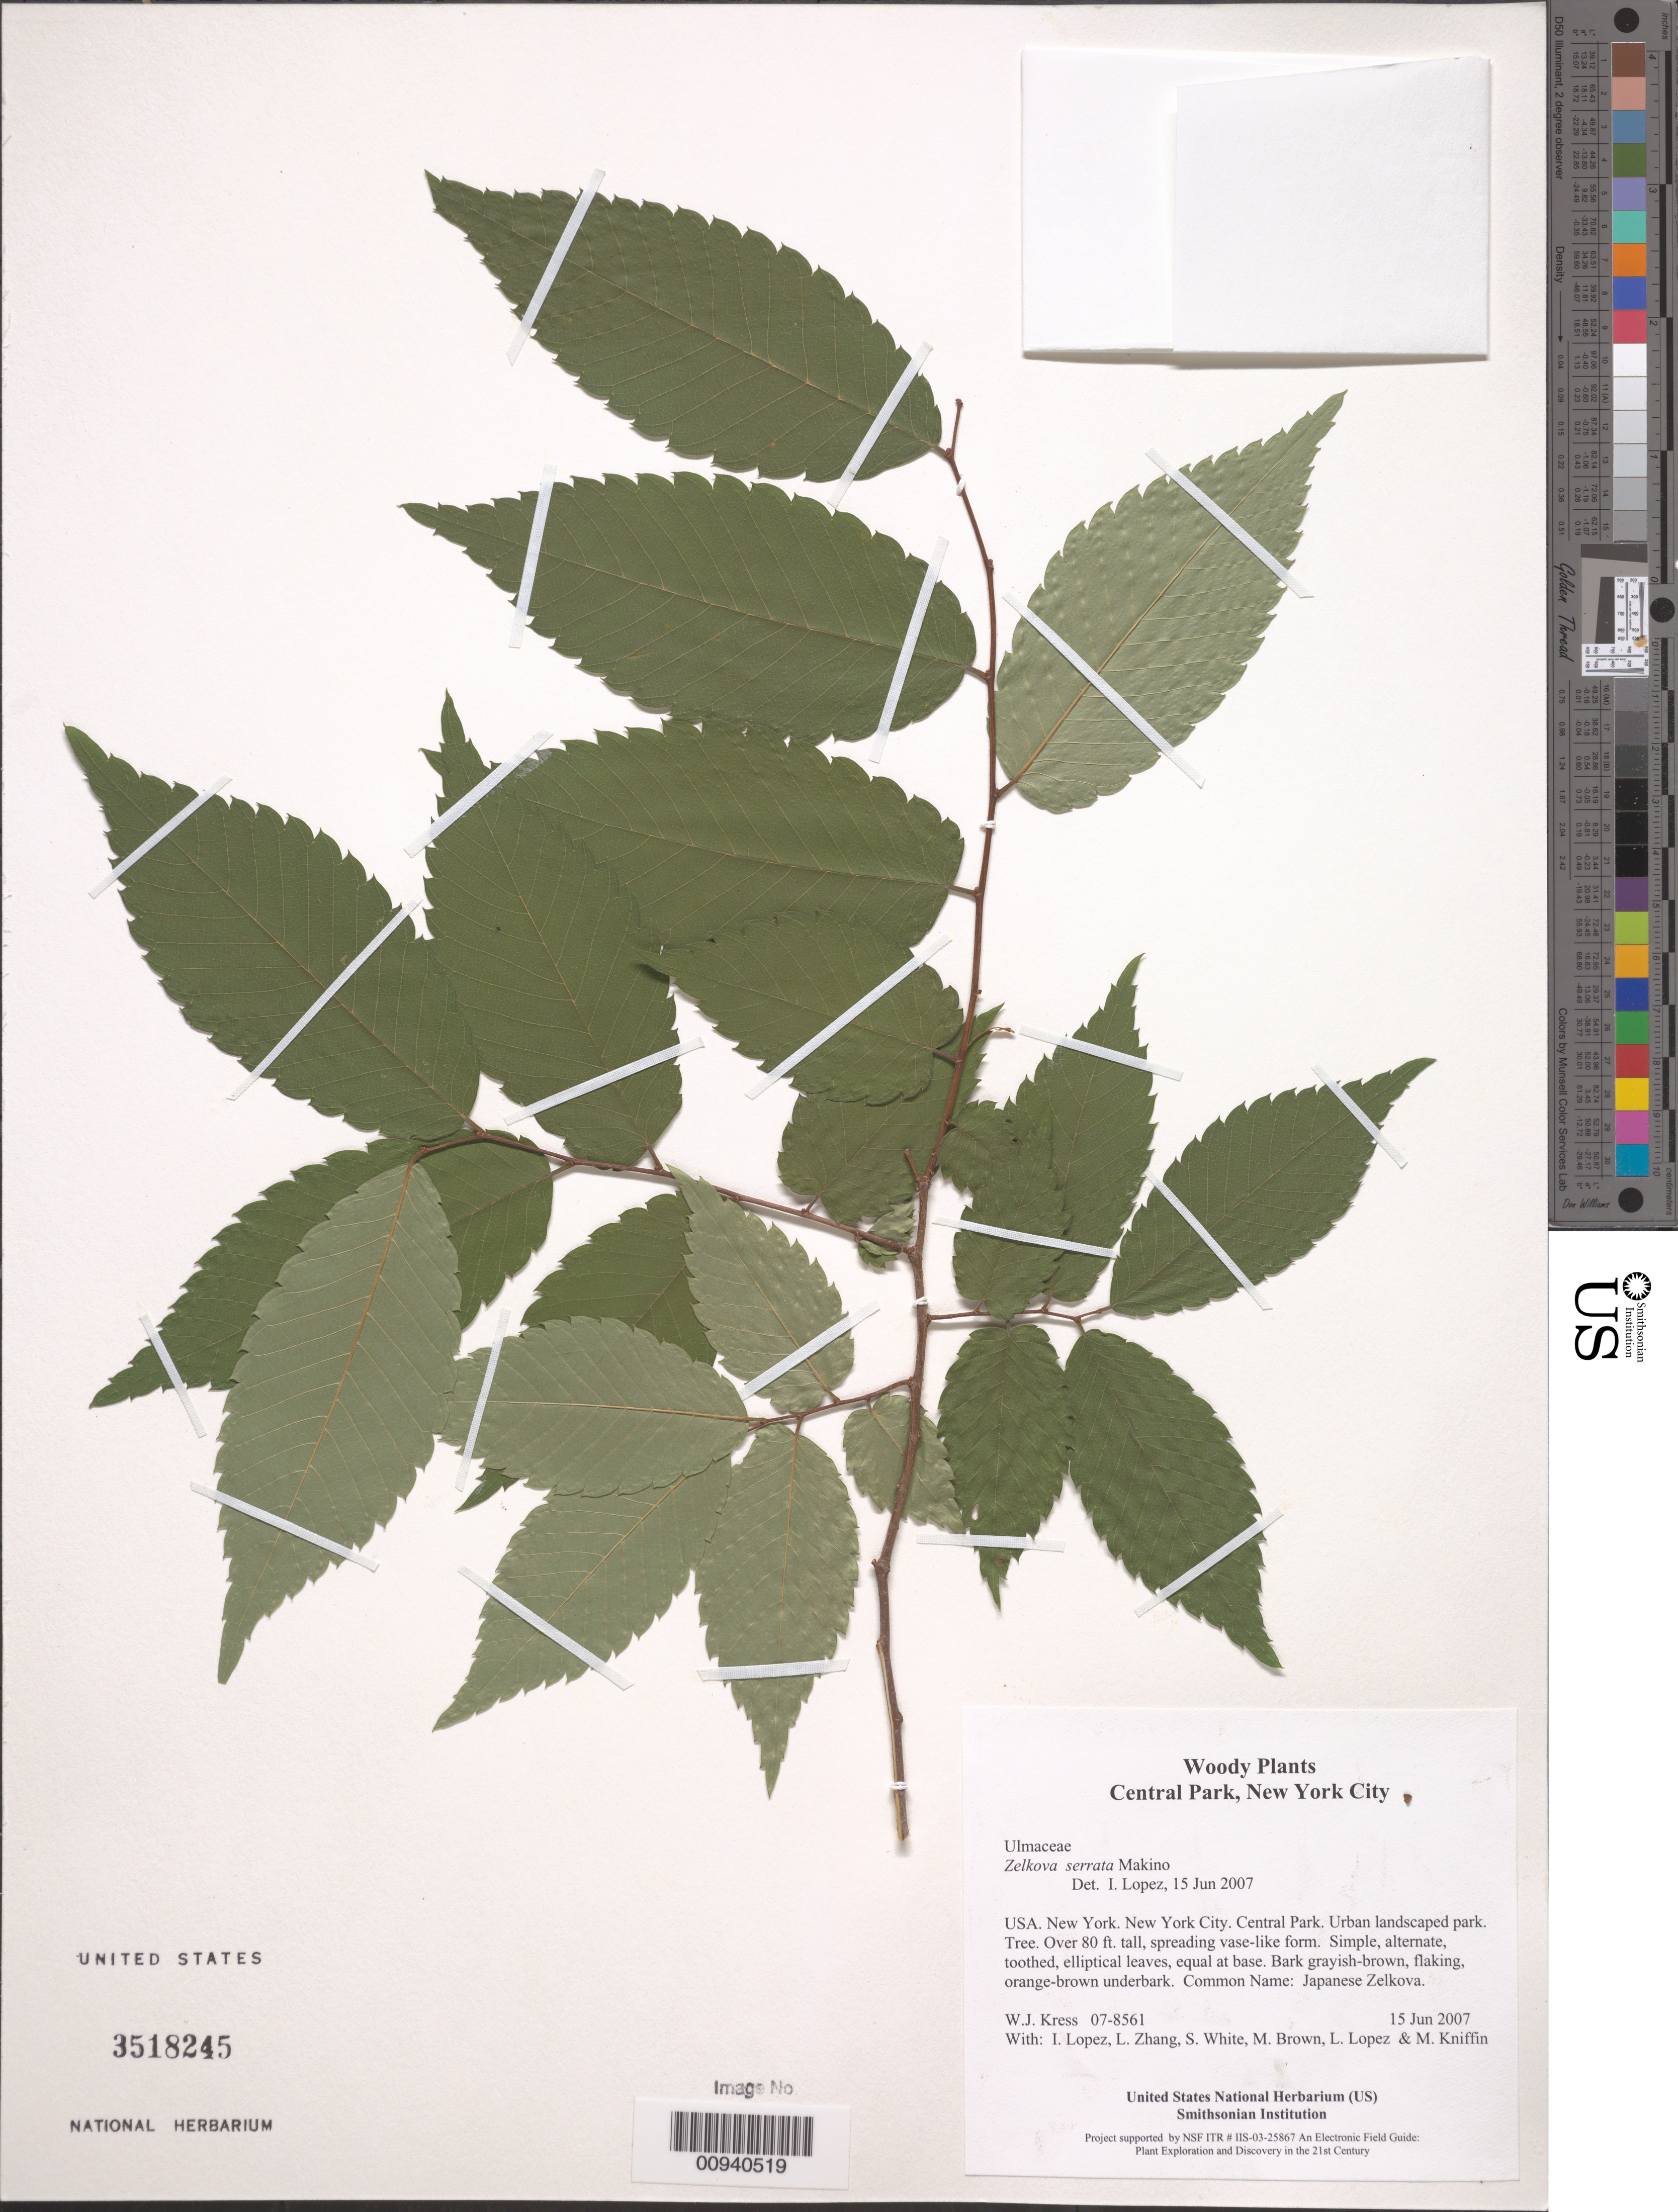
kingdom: Plantae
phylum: Tracheophyta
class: Magnoliopsida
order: Rosales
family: Ulmaceae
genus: Zelkova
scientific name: Zelkova serrata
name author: (Thunb.) Makino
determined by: Lopez, Ida C., (BOT), Smithsonian Institution - National Museum of Natural History (UNITED STATES)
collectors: W. J. Kress, I. C. Lopez, L. B. Zhang, S. White, M. Brown, L. López & M. Kniffin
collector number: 07-8561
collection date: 2007-06-15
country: United States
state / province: New York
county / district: New York City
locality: Central Park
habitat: Urban landscaped park.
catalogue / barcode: US 3518245